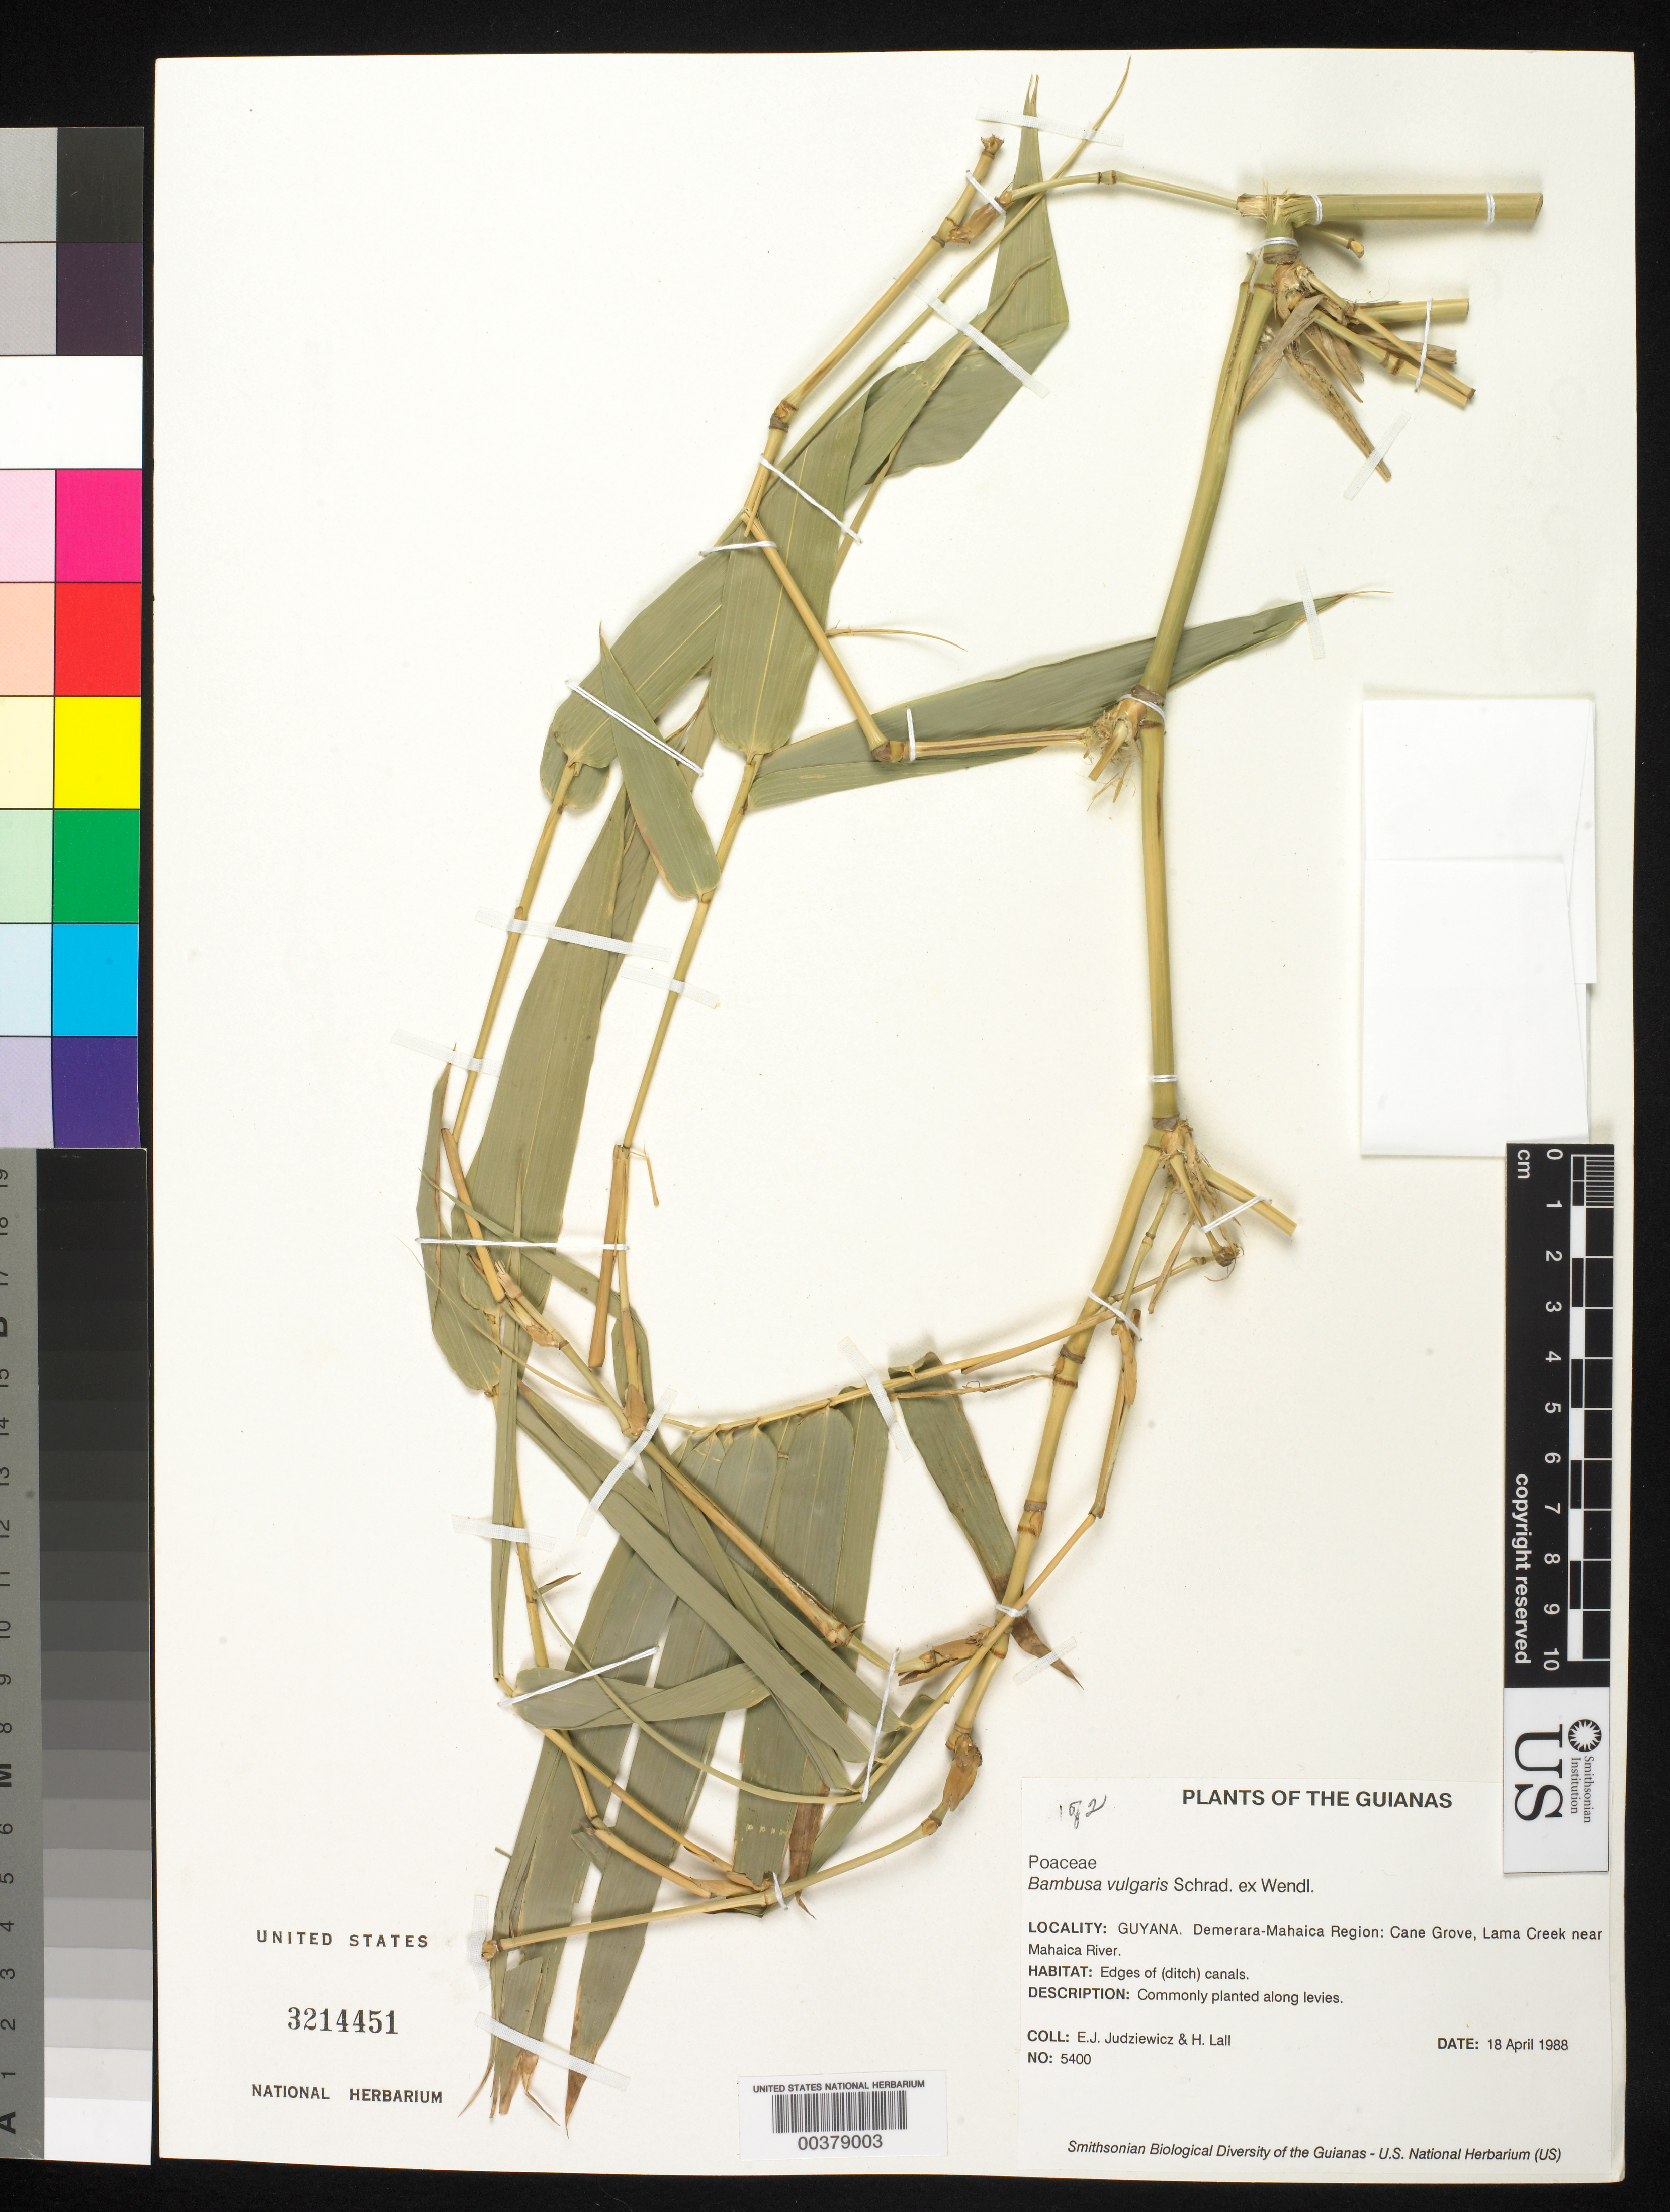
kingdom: Plantae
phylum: Tracheophyta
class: Liliopsida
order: Poales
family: Poaceae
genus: Bambusa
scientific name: Bambusa vulgaris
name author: Schrad. ex J.C. Wendl.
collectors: E. J. Judziewicz & H. Lall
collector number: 5400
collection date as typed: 18 Apr 1988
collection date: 1988-04-18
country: Guyana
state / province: Demerara-Mahaica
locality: Cane grove, Lama creek near Mahaica River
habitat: Edges of (ditch) canals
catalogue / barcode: US 3214451